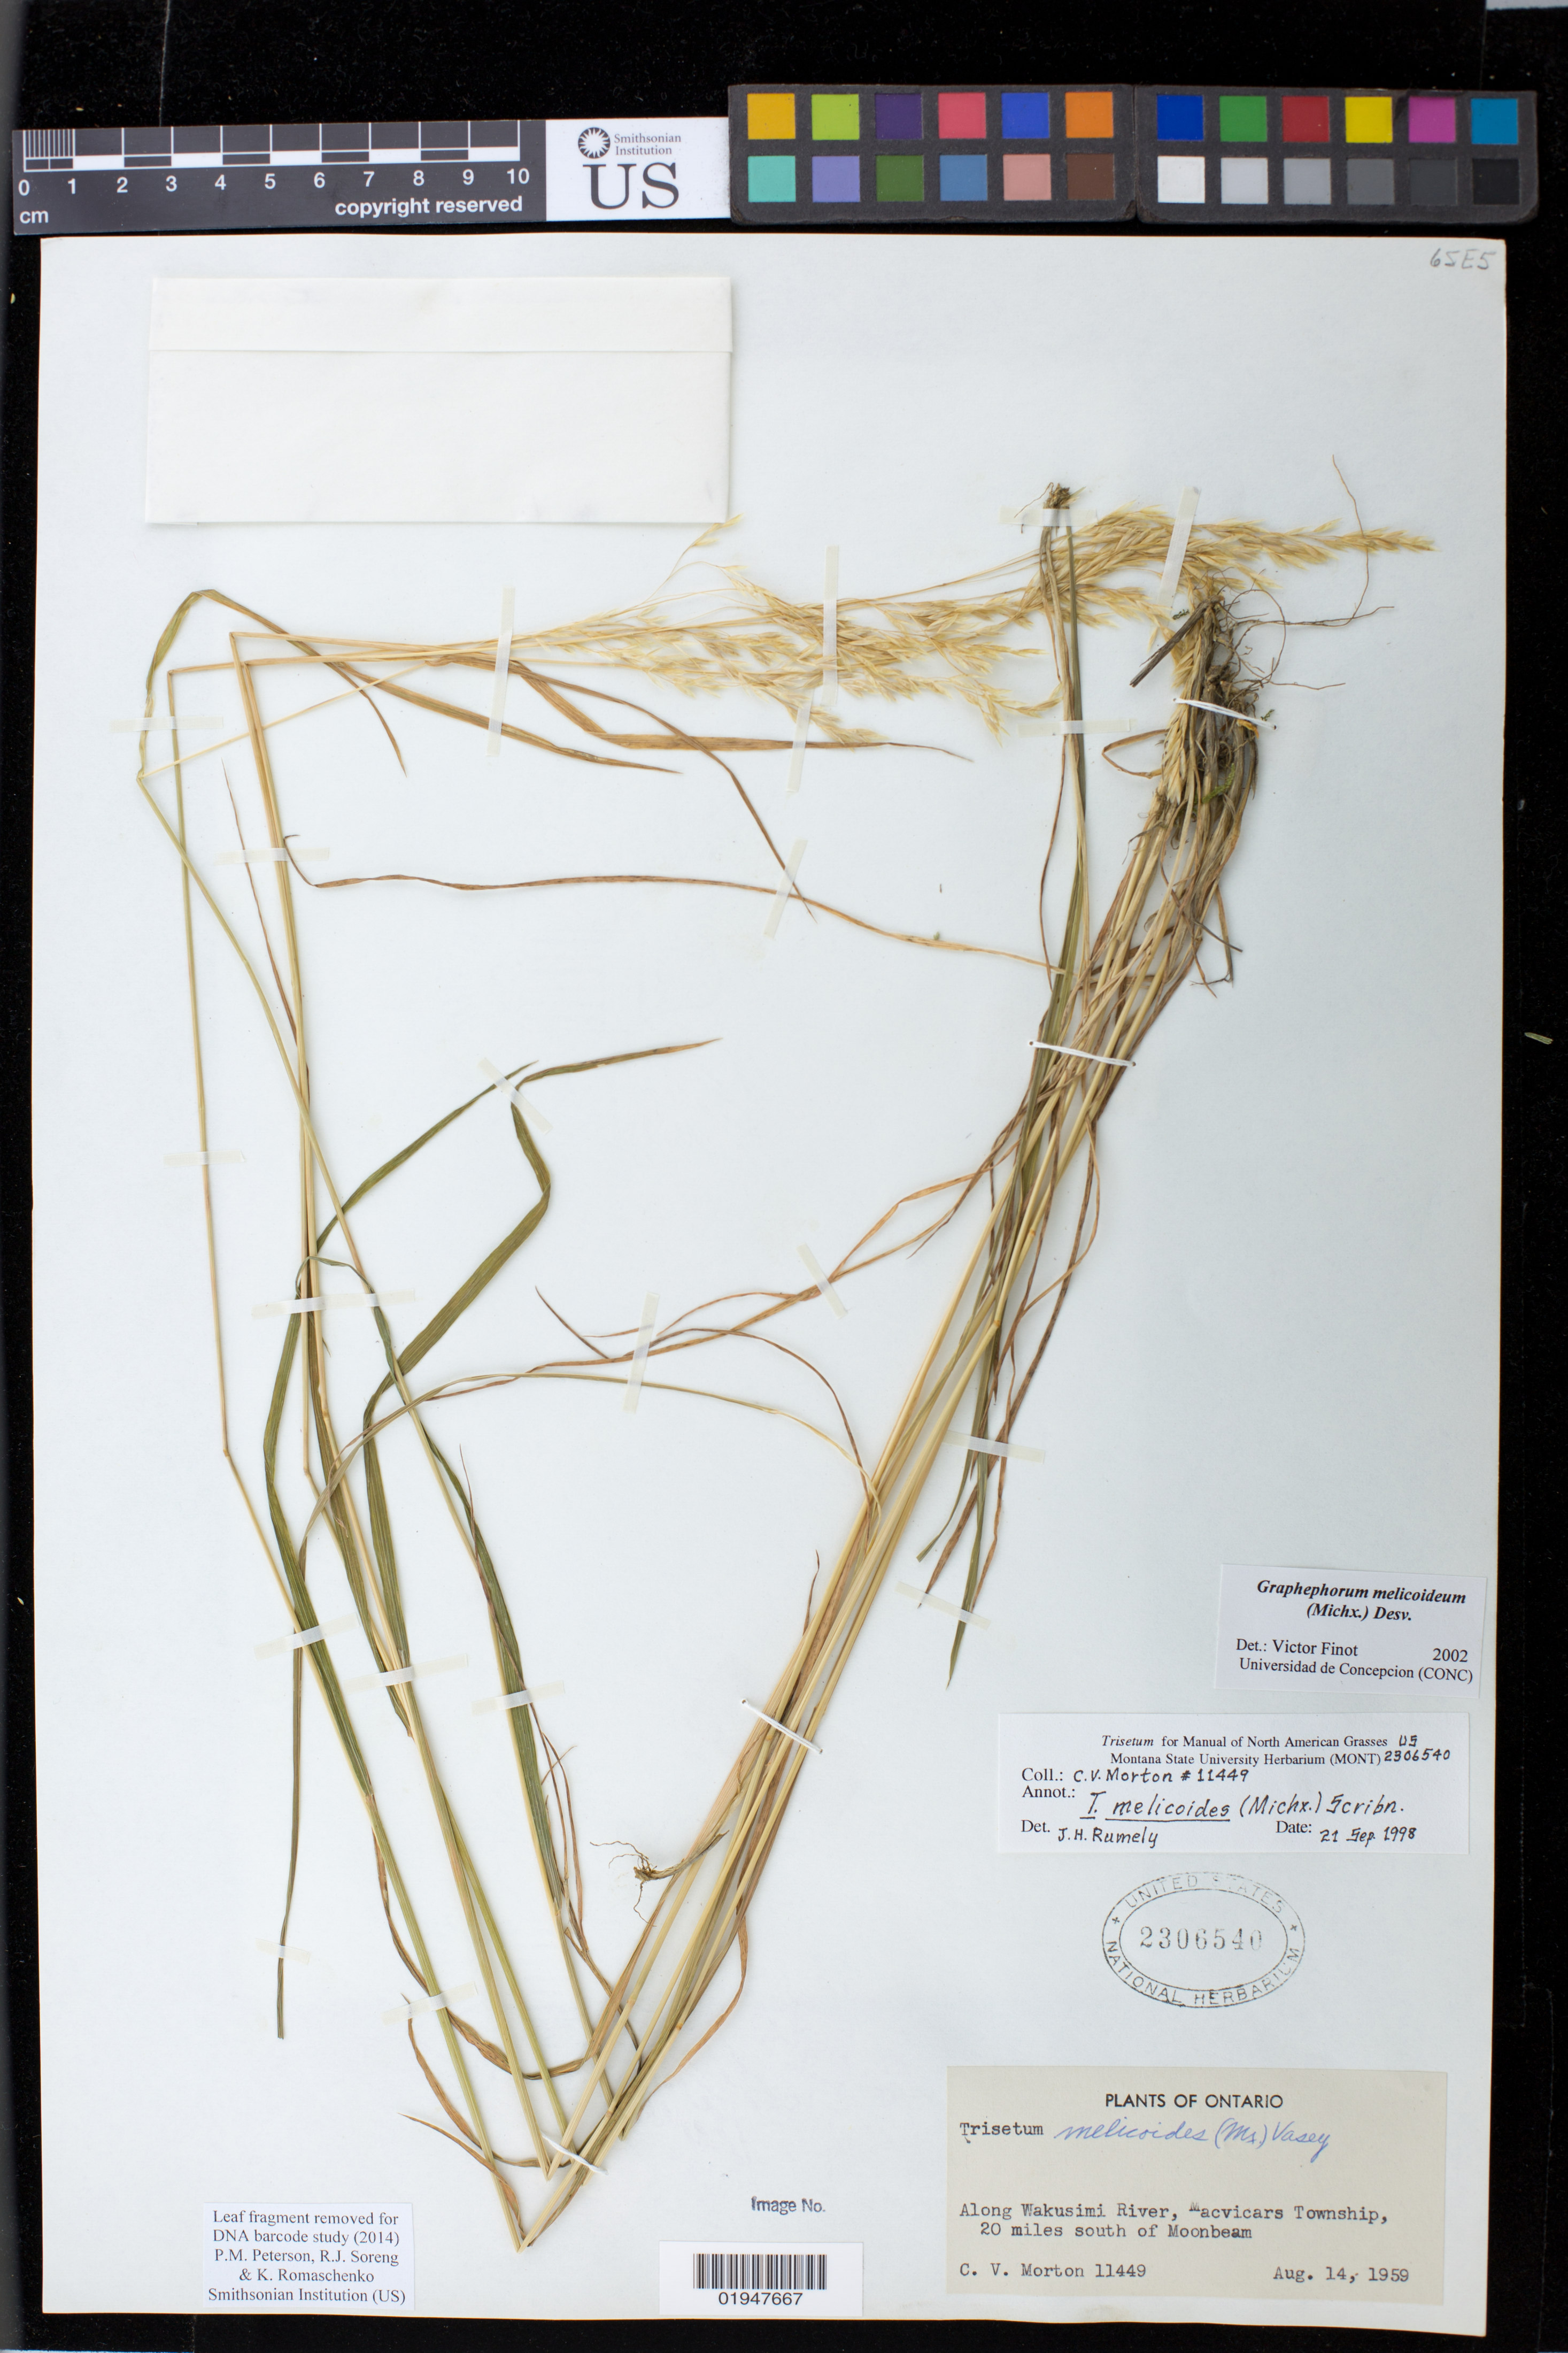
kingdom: Plantae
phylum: Tracheophyta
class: Liliopsida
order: Poales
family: Poaceae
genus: Graphephorum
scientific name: Graphephorum melicoides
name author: (F. Michx.) Desv.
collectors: C. V. Morton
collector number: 11449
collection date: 1959-08-14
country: Canada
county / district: Macvicar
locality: Along Wakusimi River, Macvicars [Macvicar] Township, 20 miles south of Moonbeam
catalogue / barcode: US 2306540